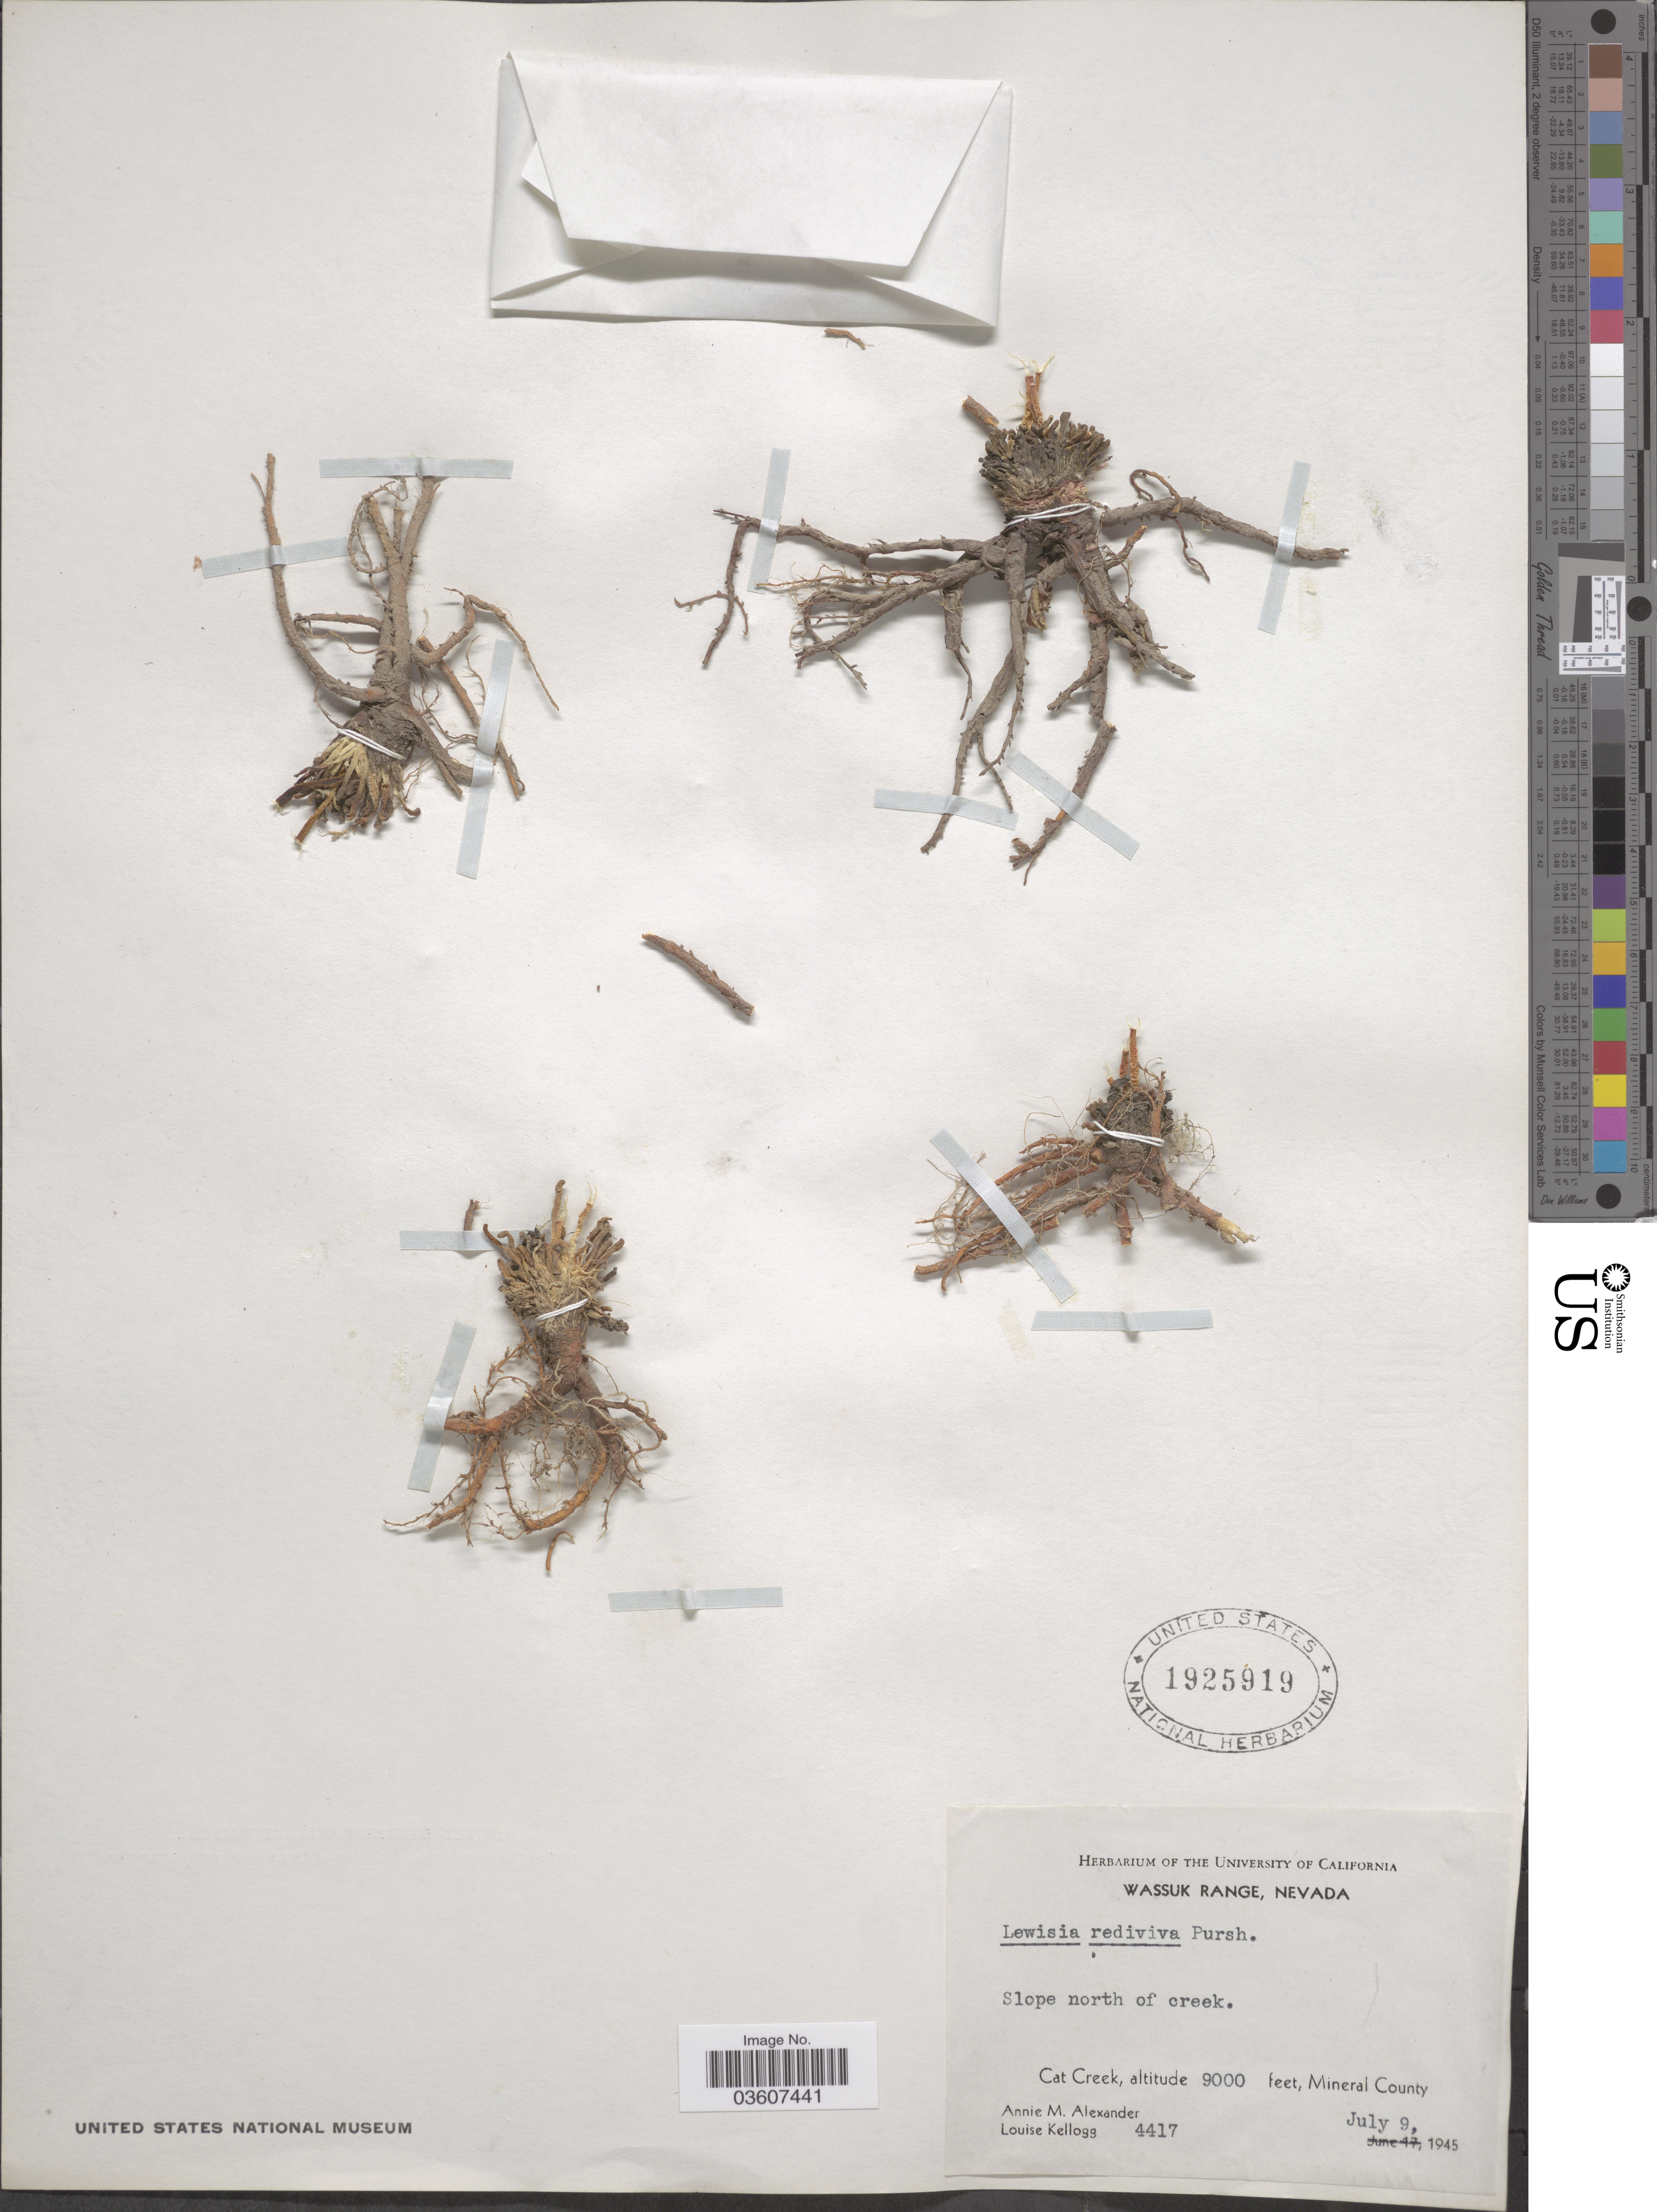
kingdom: Plantae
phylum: Tracheophyta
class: Magnoliopsida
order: Caryophyllales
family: Montiaceae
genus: Lewisia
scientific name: Lewisia rediviva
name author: Pursh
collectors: A. M. Alexander & L. Kellogg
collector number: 4417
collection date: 1945-07-09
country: United States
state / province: Nevada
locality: Wassuk Range. Slope north of creek. Cat Creek, Mineral County.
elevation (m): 2743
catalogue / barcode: US 1925919